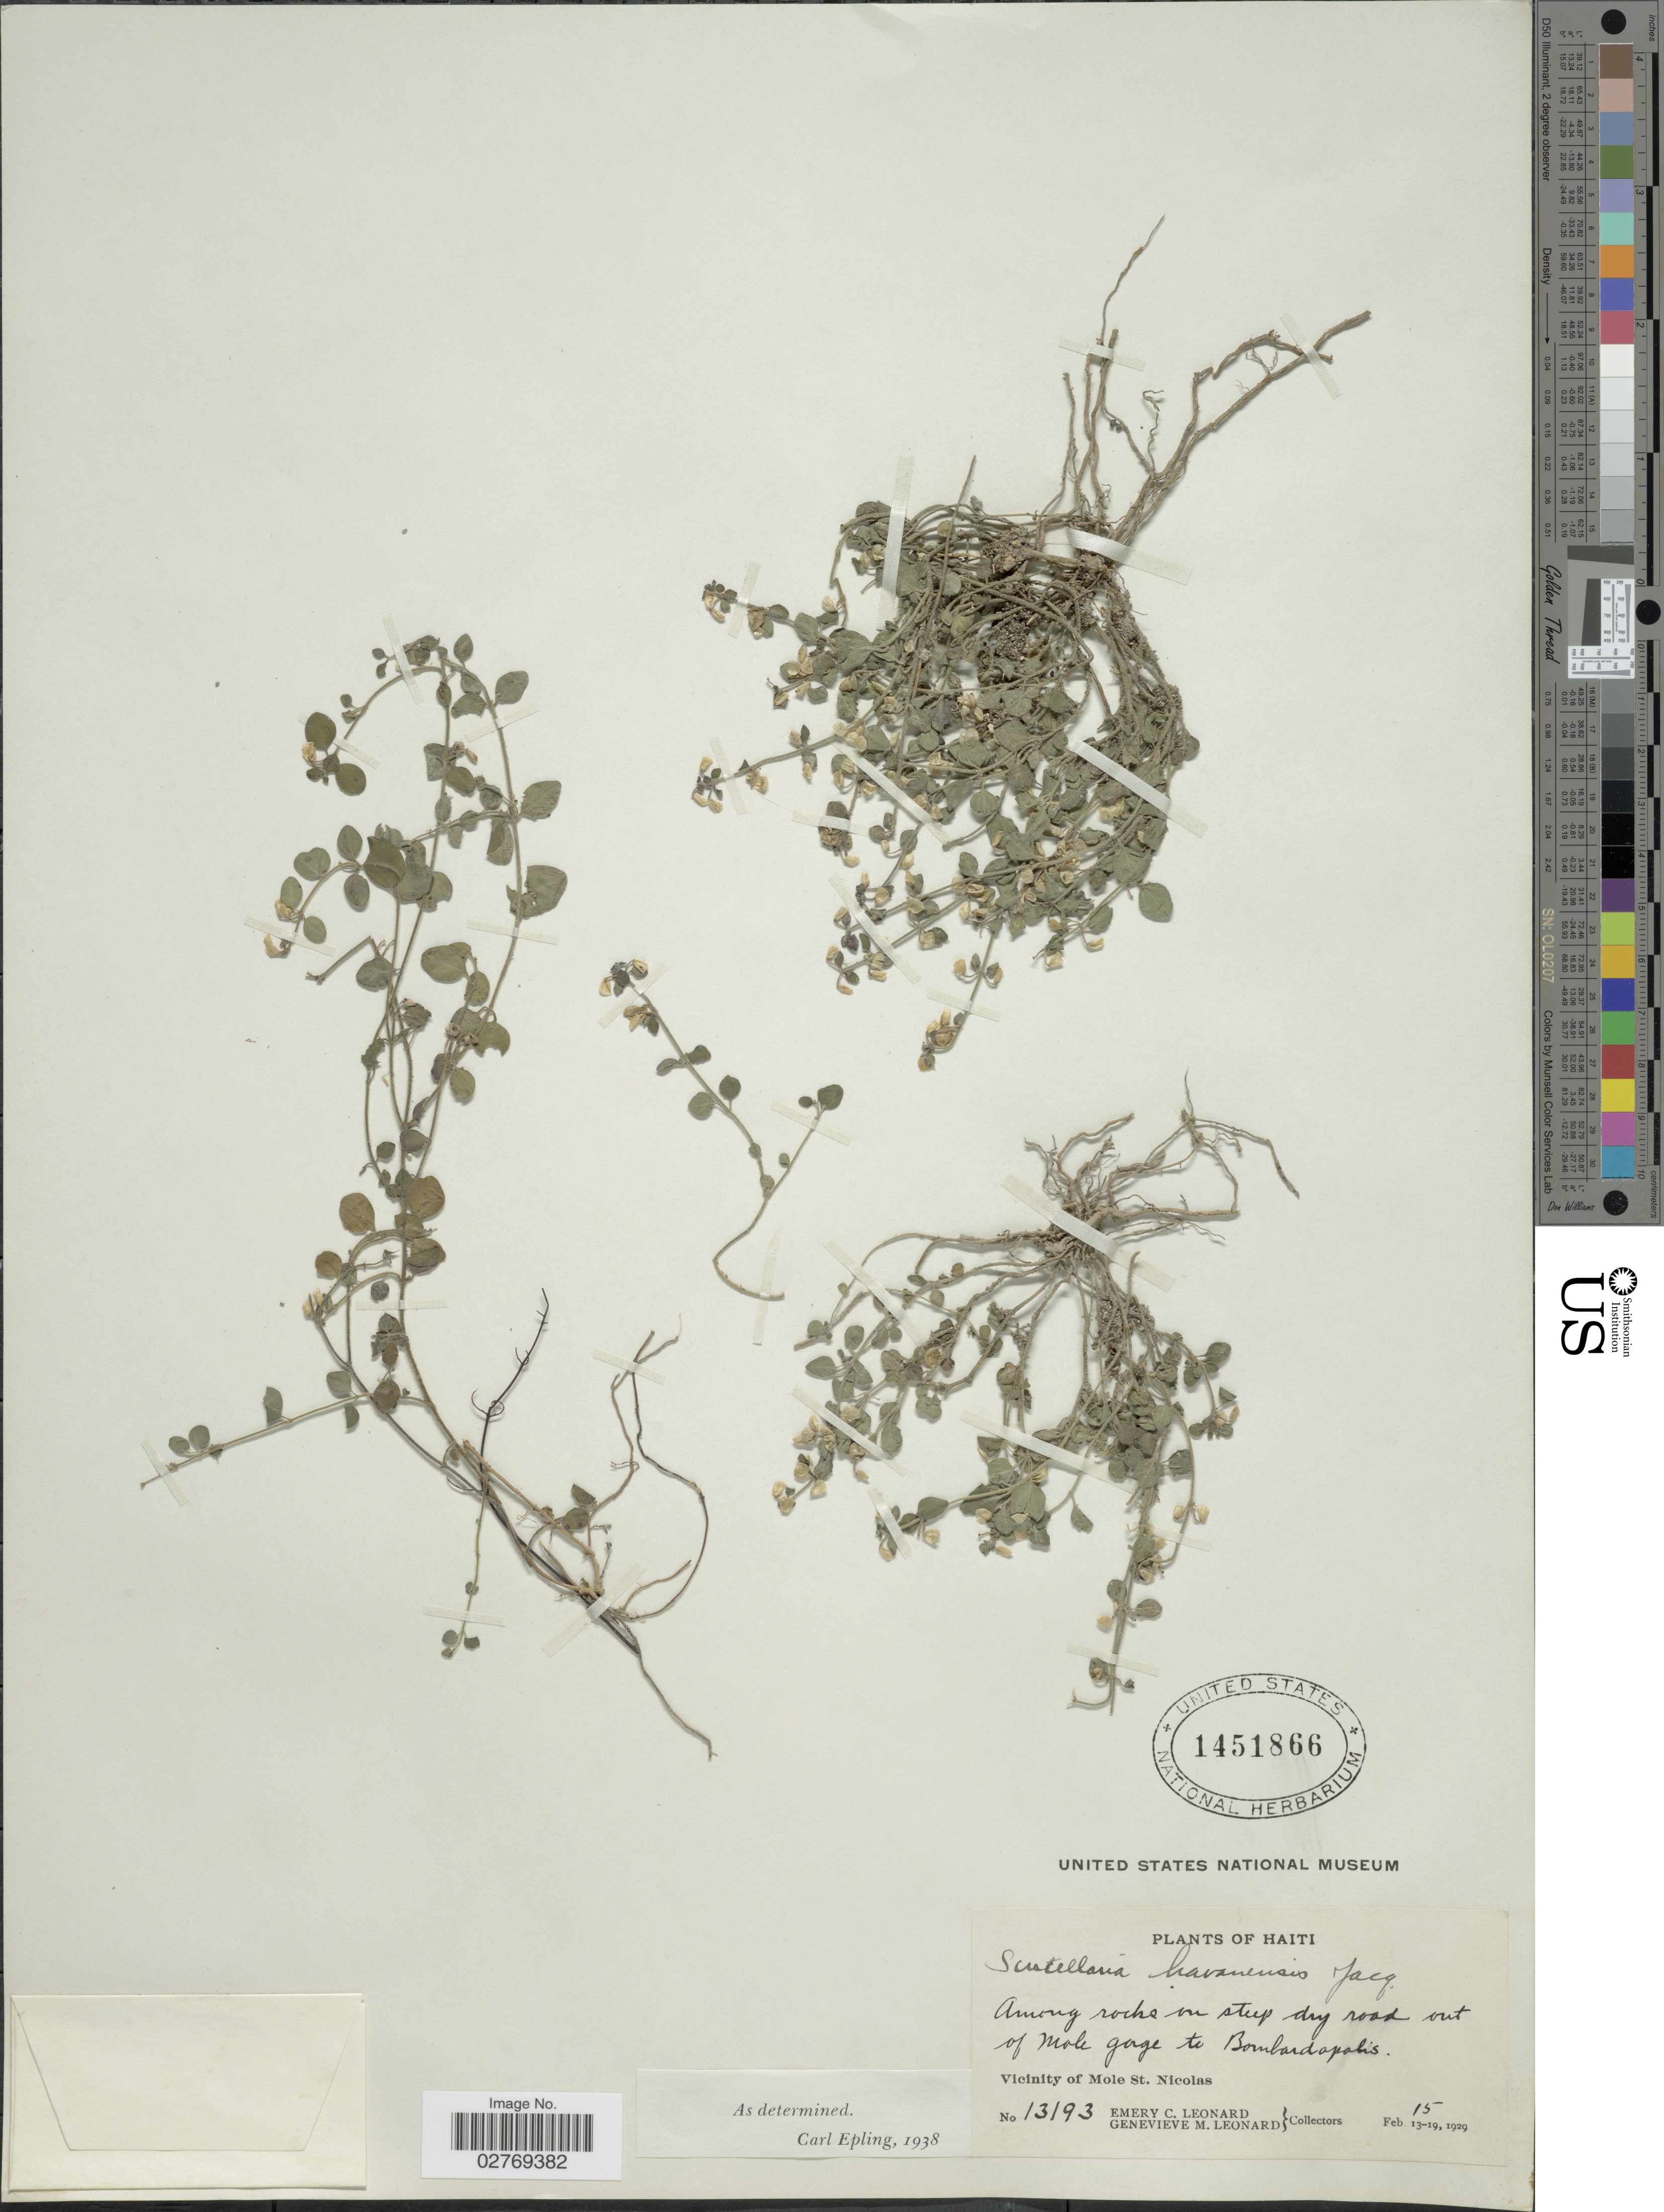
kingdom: Plantae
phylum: Tracheophyta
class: Magnoliopsida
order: Lamiales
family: Lamiaceae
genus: Scutellaria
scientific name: Scutellaria havanensis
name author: Jacq.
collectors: E. C. Leonard & G. M. Leonard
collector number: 13193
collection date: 1929-02-15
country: Haiti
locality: Among rocks in steep dry road out of Mole gorge to Bombardopolis, Vicinity of Mole St. Nicolas.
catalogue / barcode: US 1451866